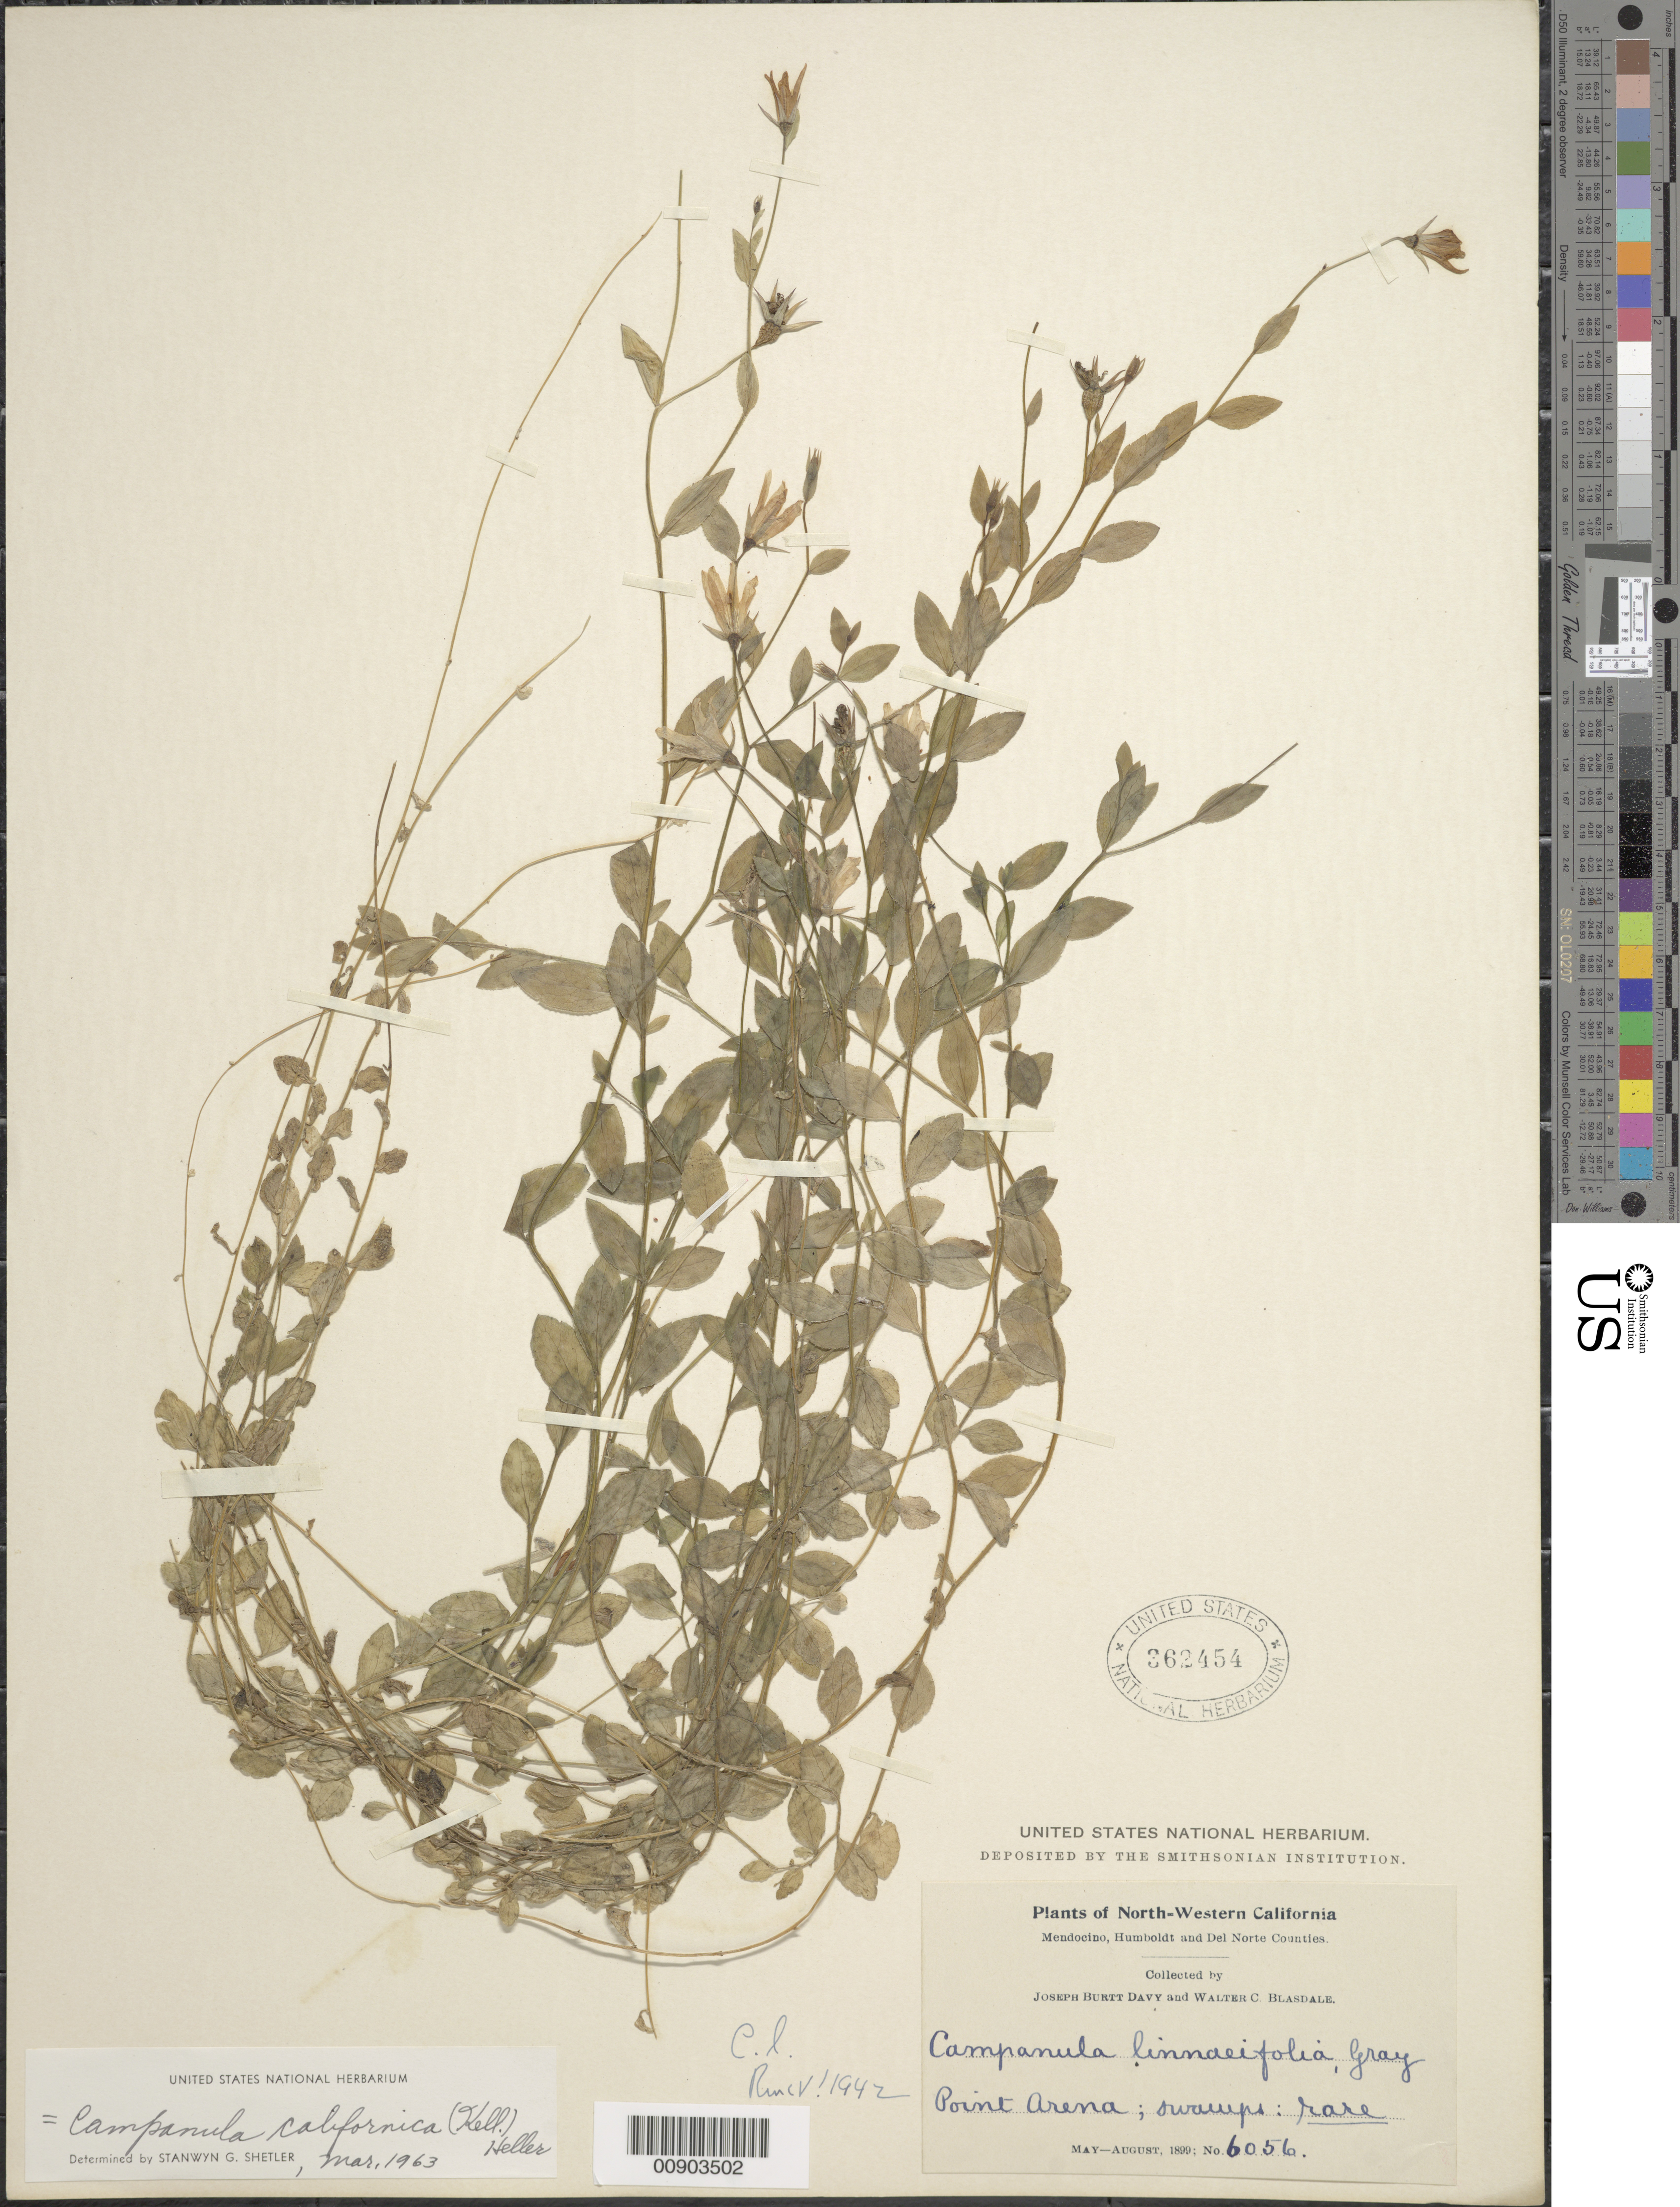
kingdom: Plantae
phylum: Tracheophyta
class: Magnoliopsida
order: Asterales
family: Campanulaceae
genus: Campanula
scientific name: Campanula californica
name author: (Kellogg) A. Heller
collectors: J. Burtt Davy & W. Blasdale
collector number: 6056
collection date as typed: May 1899 to -- Aug 1899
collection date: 1899-05/1899-08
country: United States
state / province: California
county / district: Mendocino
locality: Near Pt. Arena.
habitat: swamps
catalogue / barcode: US 362454